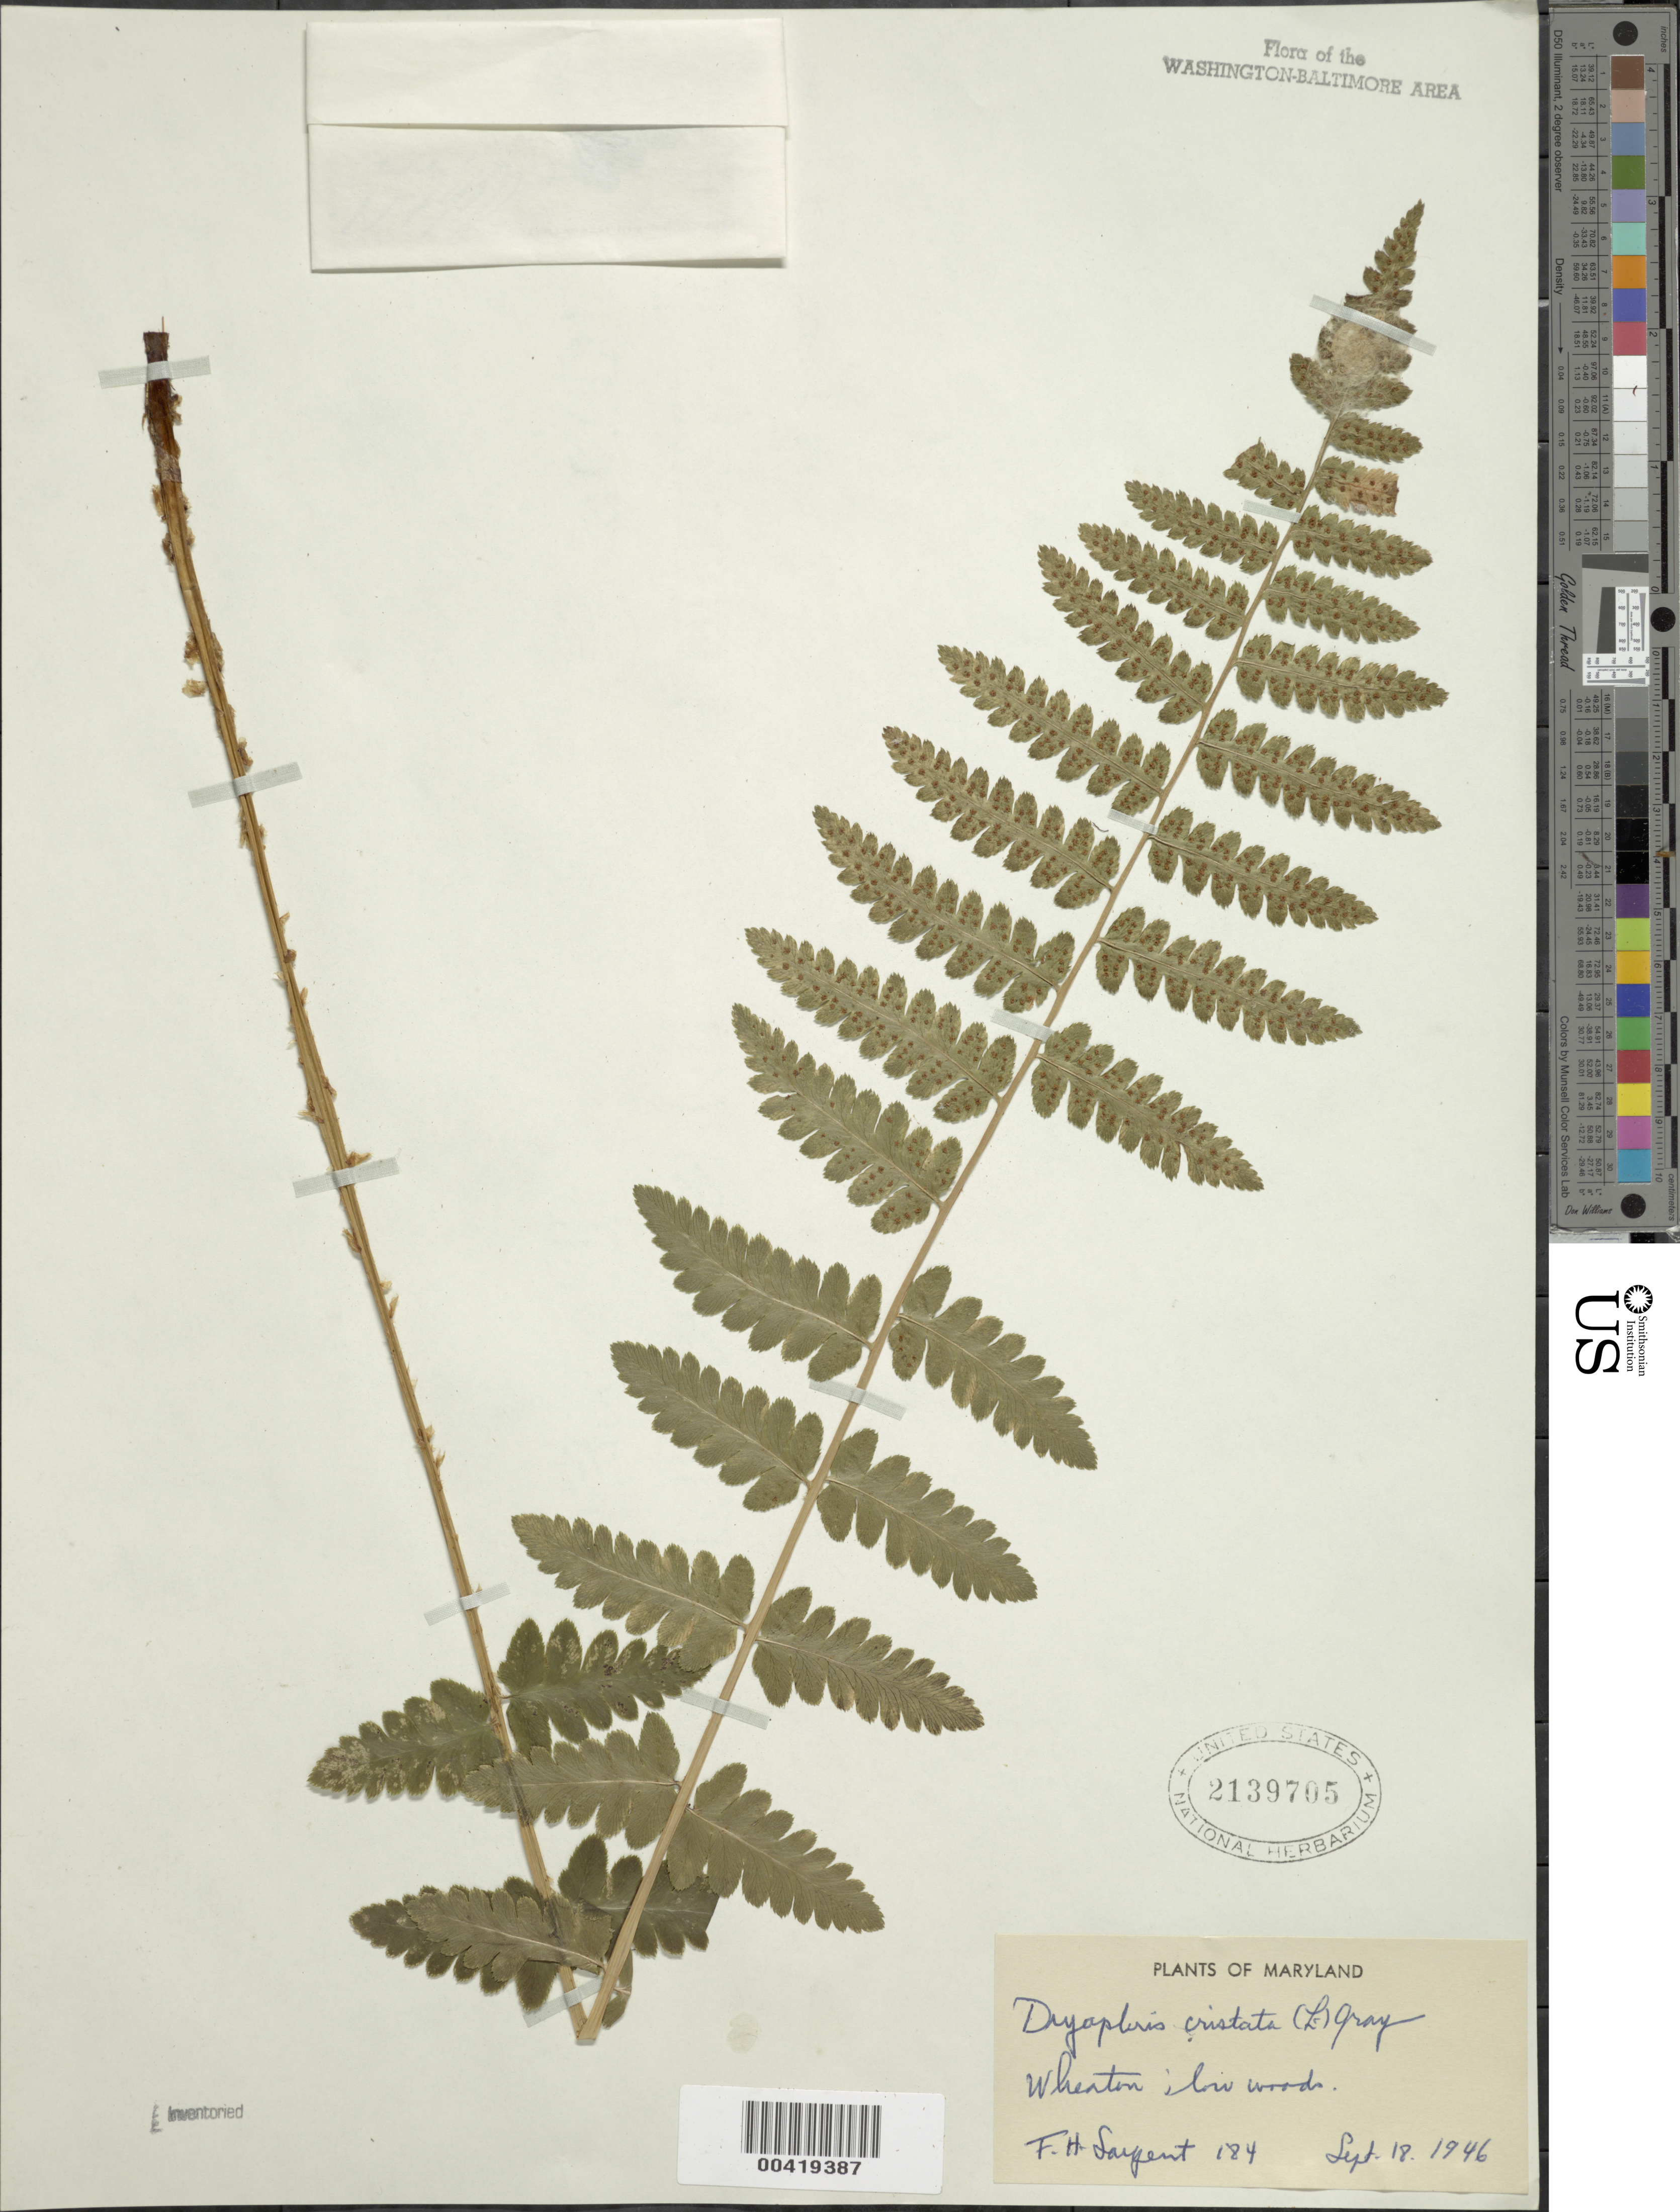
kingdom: Plantae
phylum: Tracheophyta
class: Polypodiopsida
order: Polypodiales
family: Dryopteridaceae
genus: Dryopteris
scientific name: Dryopteris cristata var. spinulosa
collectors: F. H. Sargent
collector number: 184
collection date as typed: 18 Sep 1946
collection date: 1946-09-18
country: United States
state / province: Maryland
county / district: Montgomery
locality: Wheaton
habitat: Low woods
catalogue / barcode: US 2139705